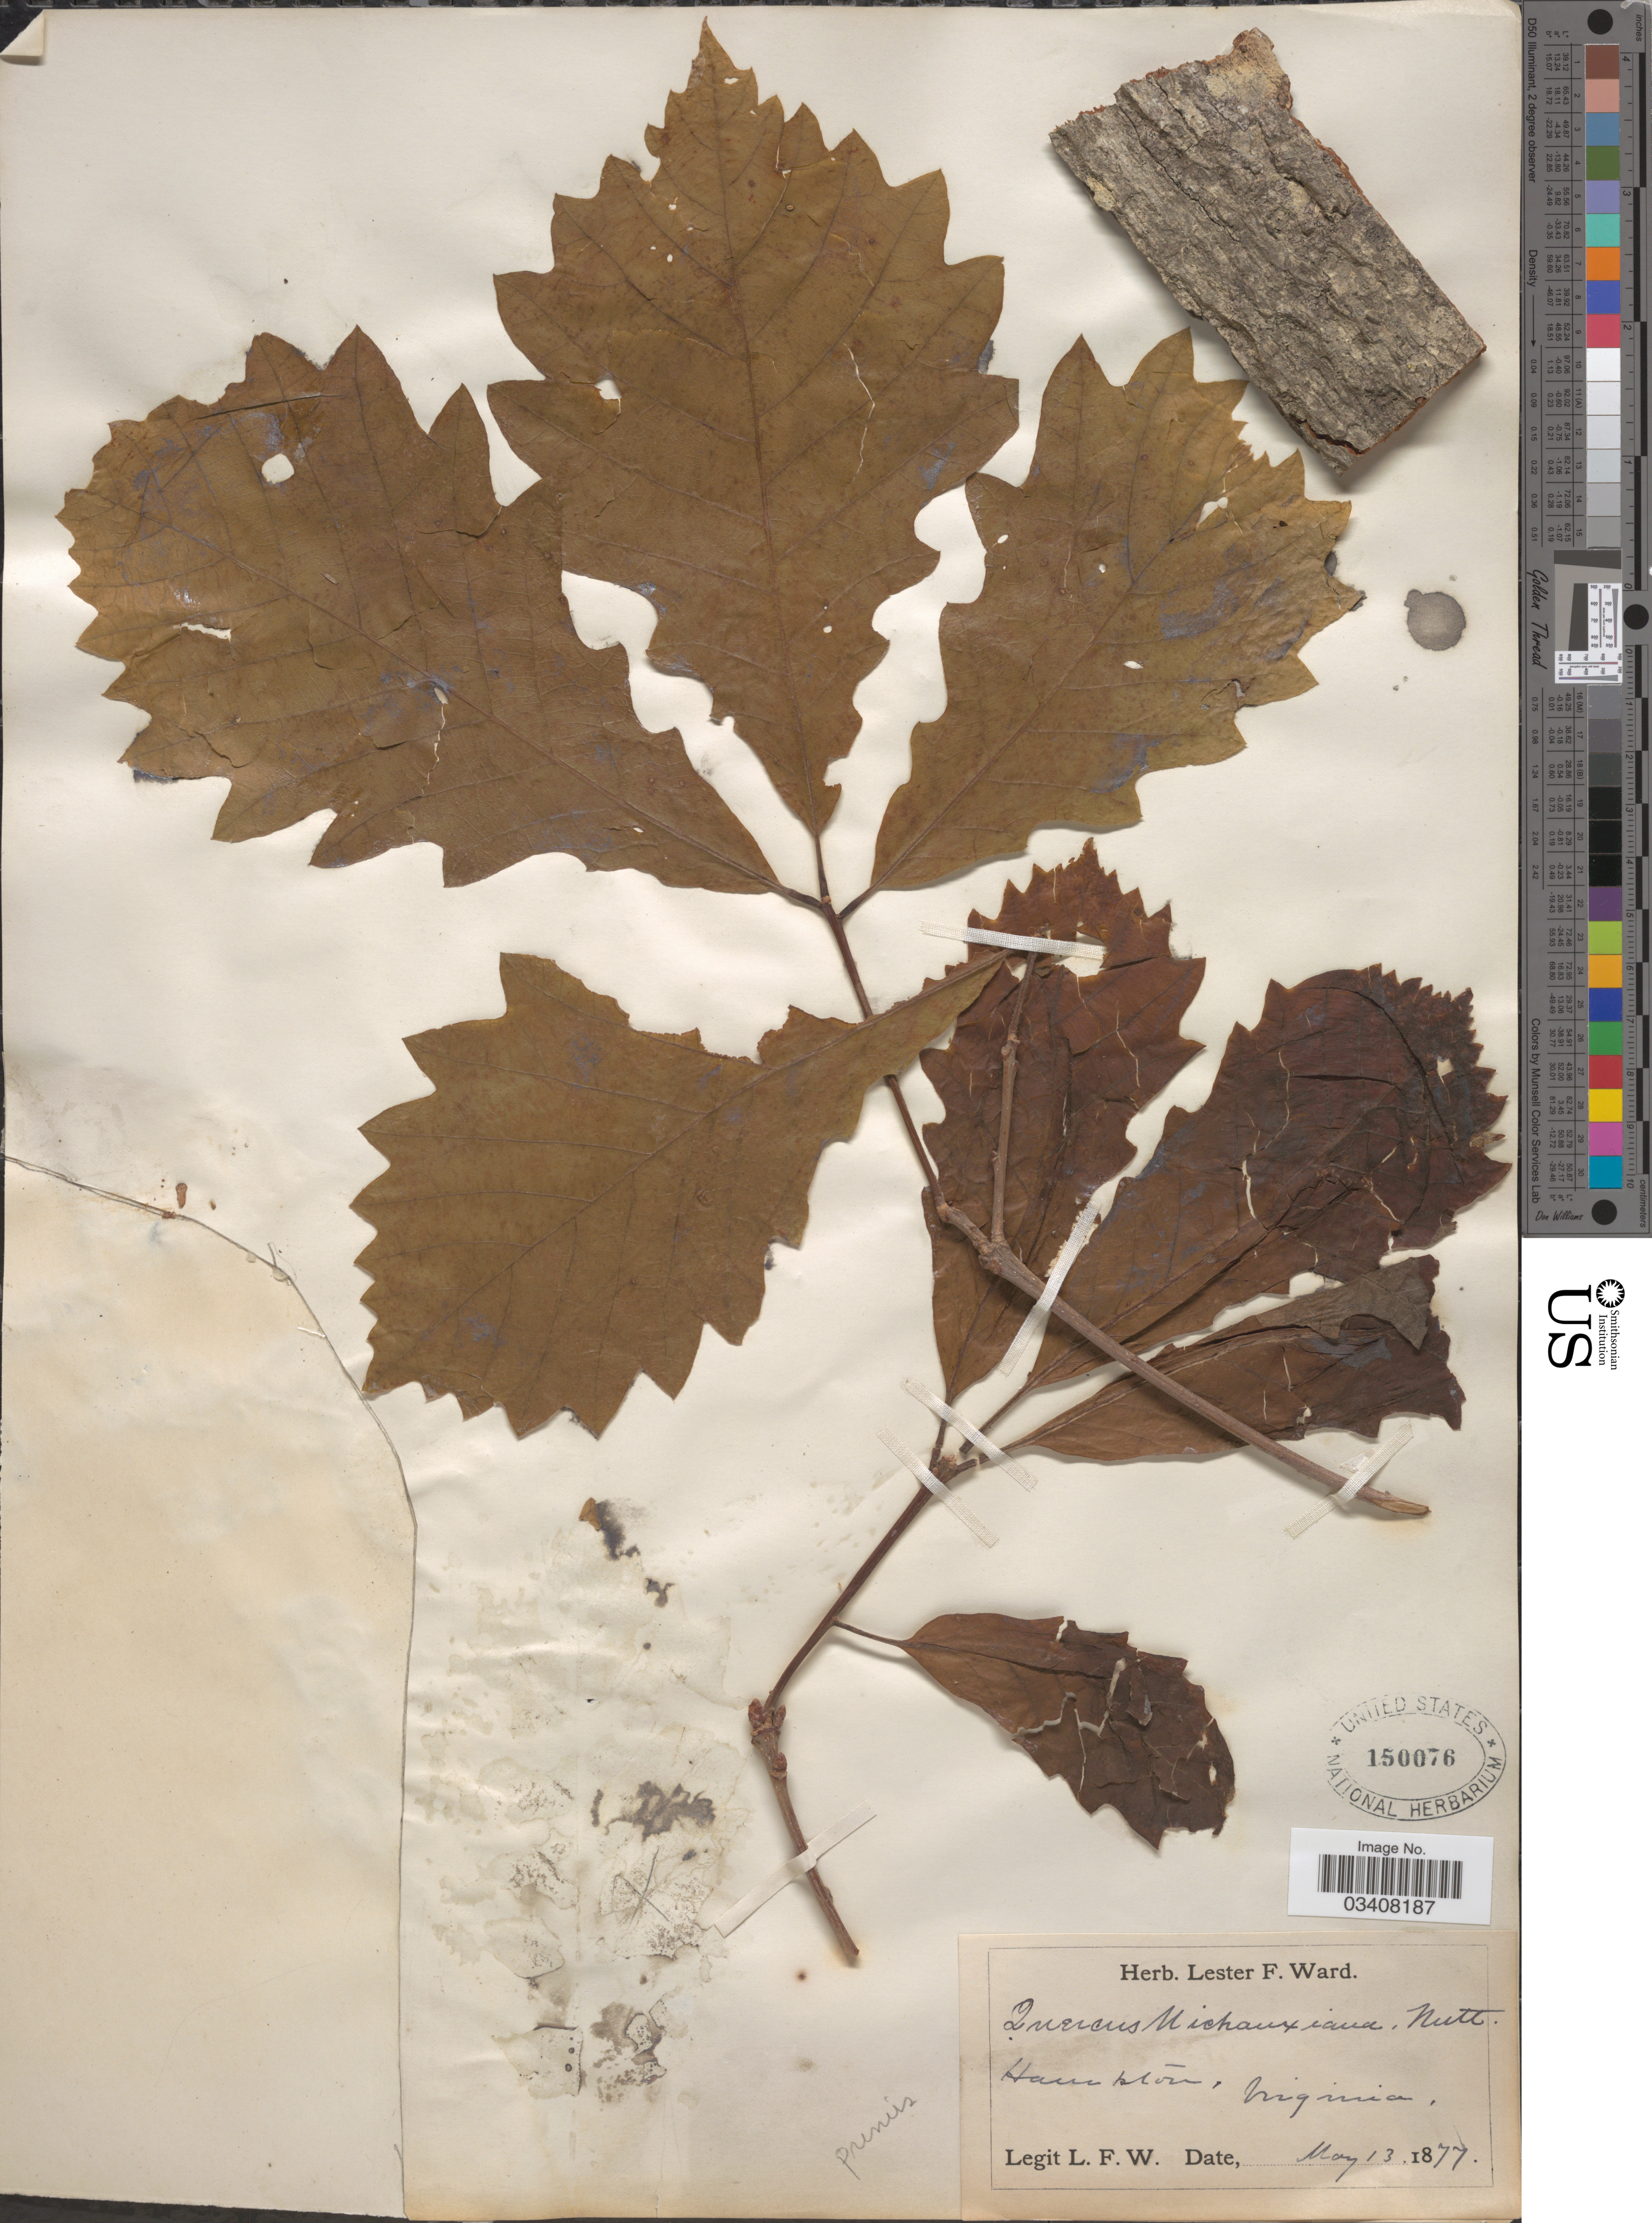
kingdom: Plantae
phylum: Tracheophyta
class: Magnoliopsida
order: Fagales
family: Fagaceae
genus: Quercus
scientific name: Quercus prinus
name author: L.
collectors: L. F. Ward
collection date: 1877-05-13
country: United States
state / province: Virginia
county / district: City of Hampton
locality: Hampton.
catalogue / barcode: US 150076